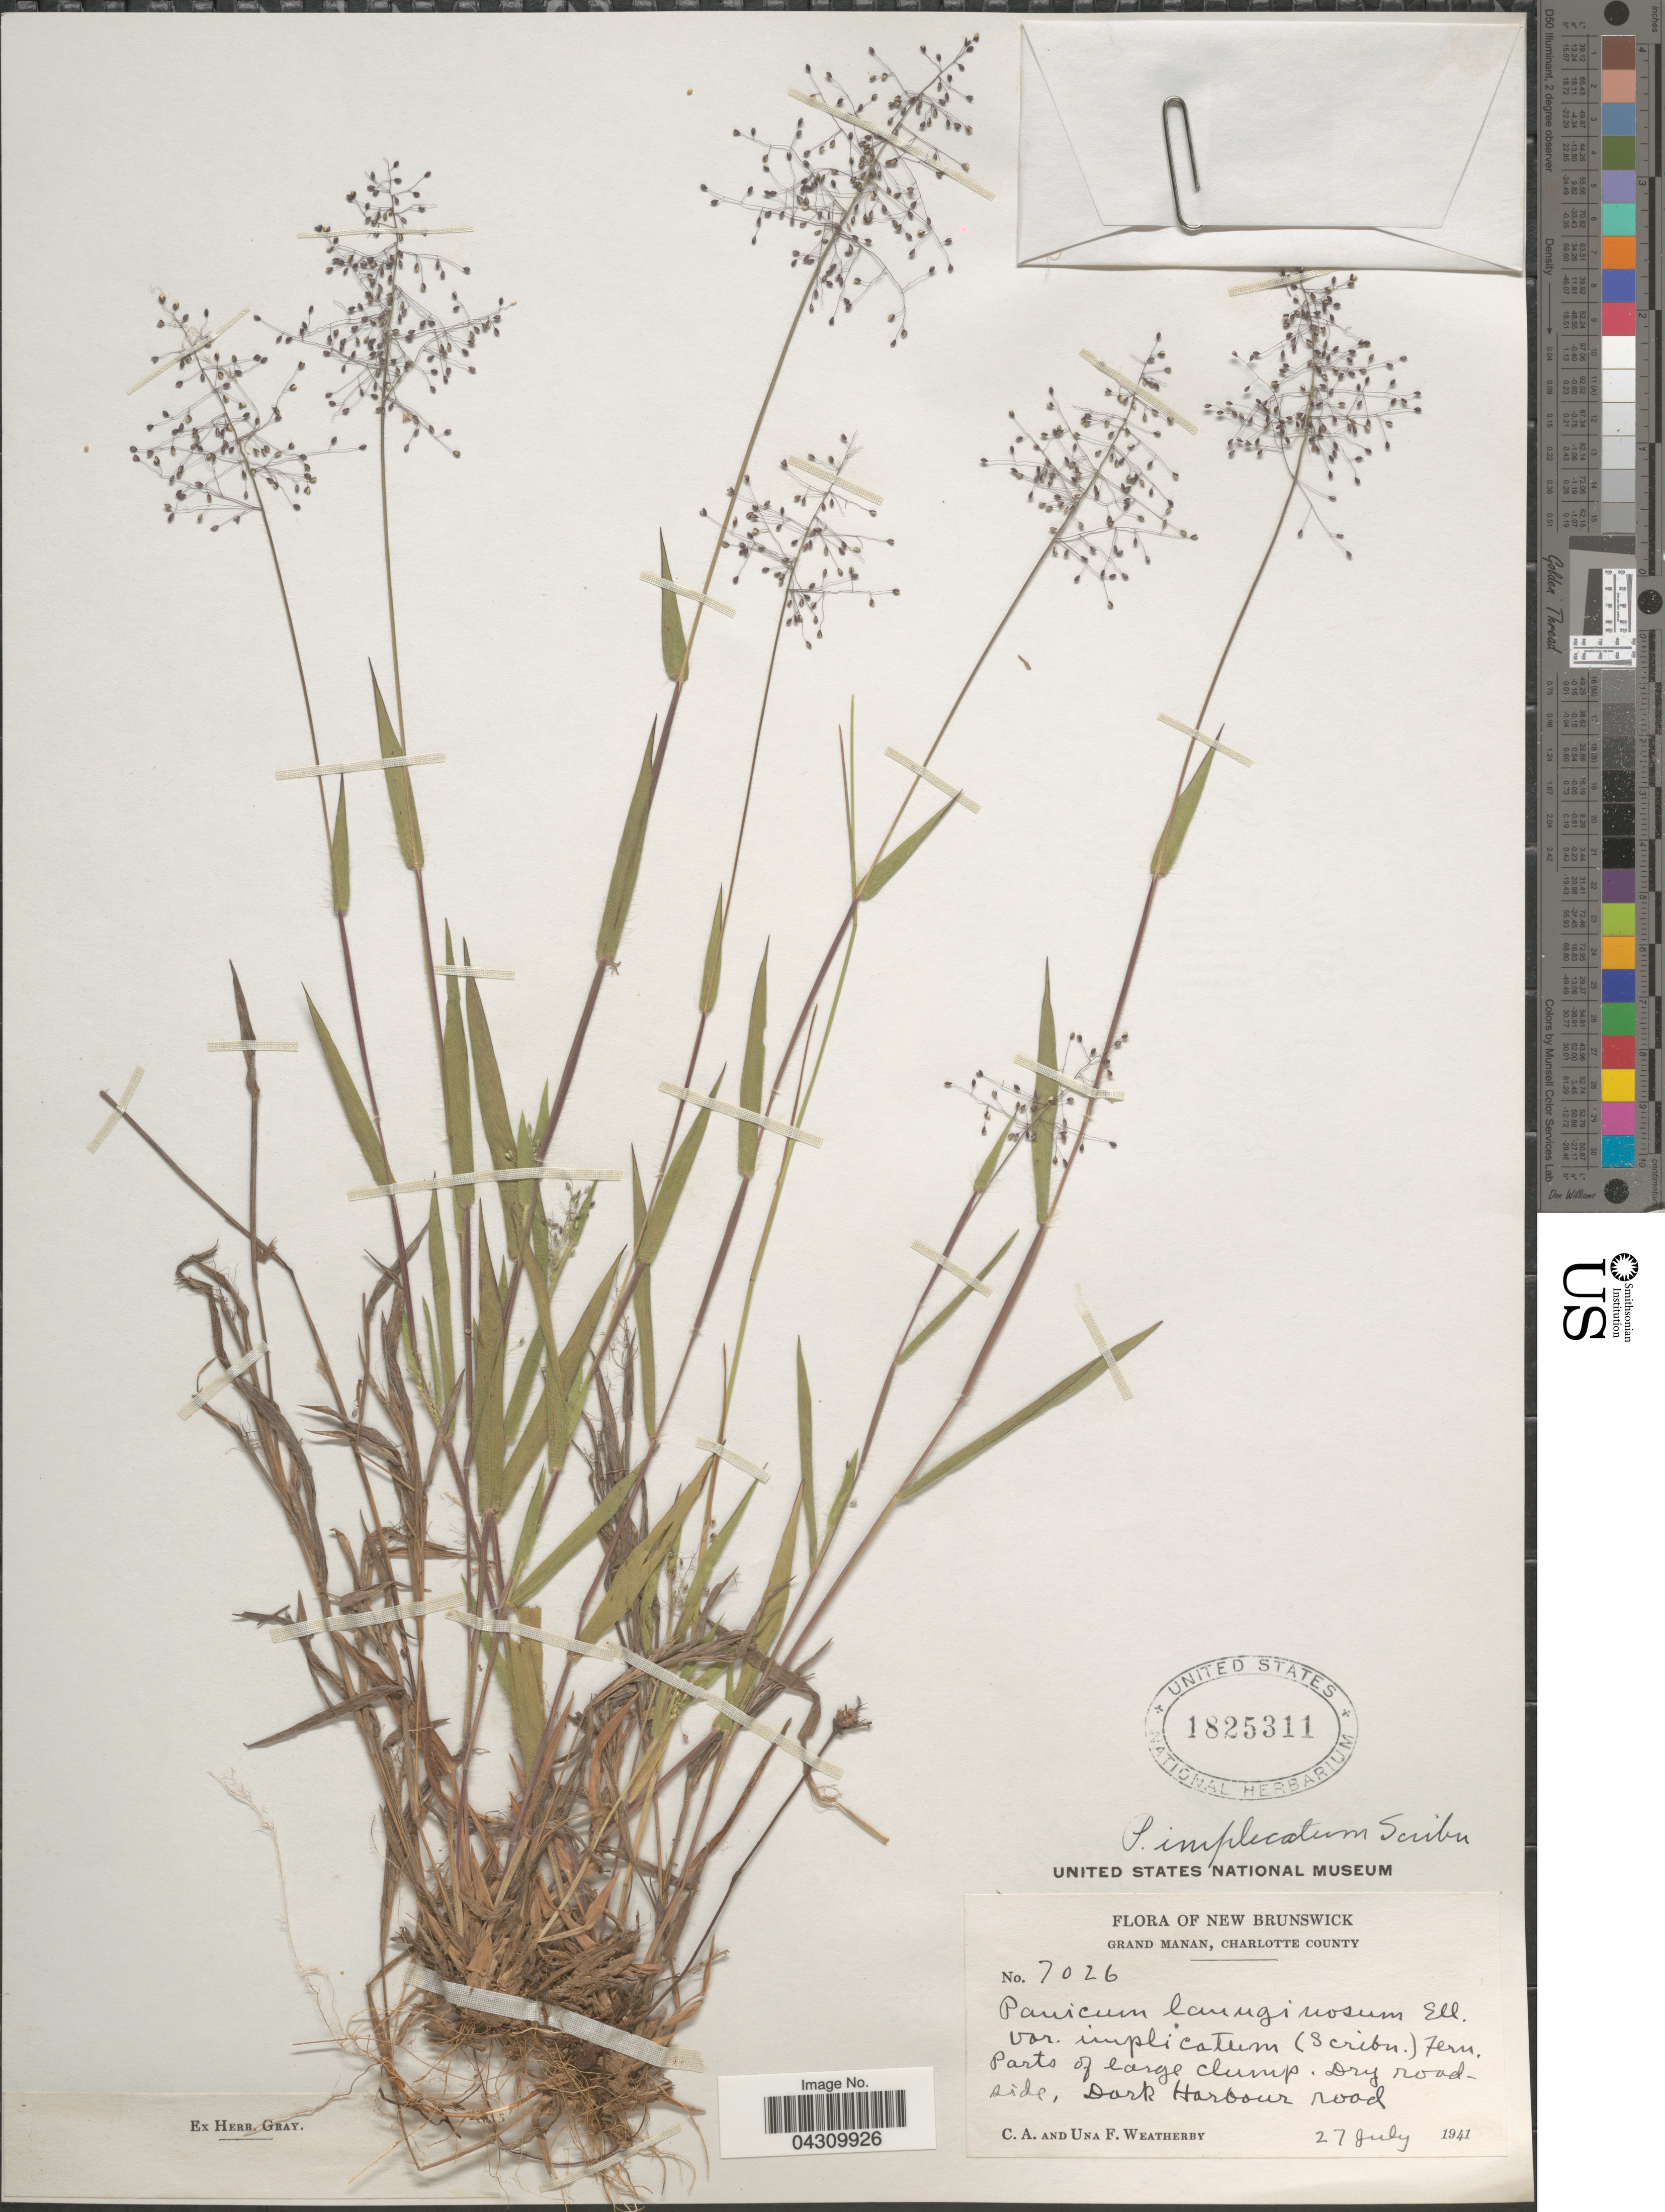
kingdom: Plantae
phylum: Tracheophyta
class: Liliopsida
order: Poales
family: Poaceae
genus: Dichanthelium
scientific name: Dichanthelium acuminatum var. acuminatum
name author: (Sw.) Gould & C.A. Clark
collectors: C. A. Weatherby & U. Weatherby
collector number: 7026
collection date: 1941-07-27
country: Canada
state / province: New Brunswick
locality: Grand Manan, Charlotte County. Dry roadside, Dark Harbour road.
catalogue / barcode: US 1825311